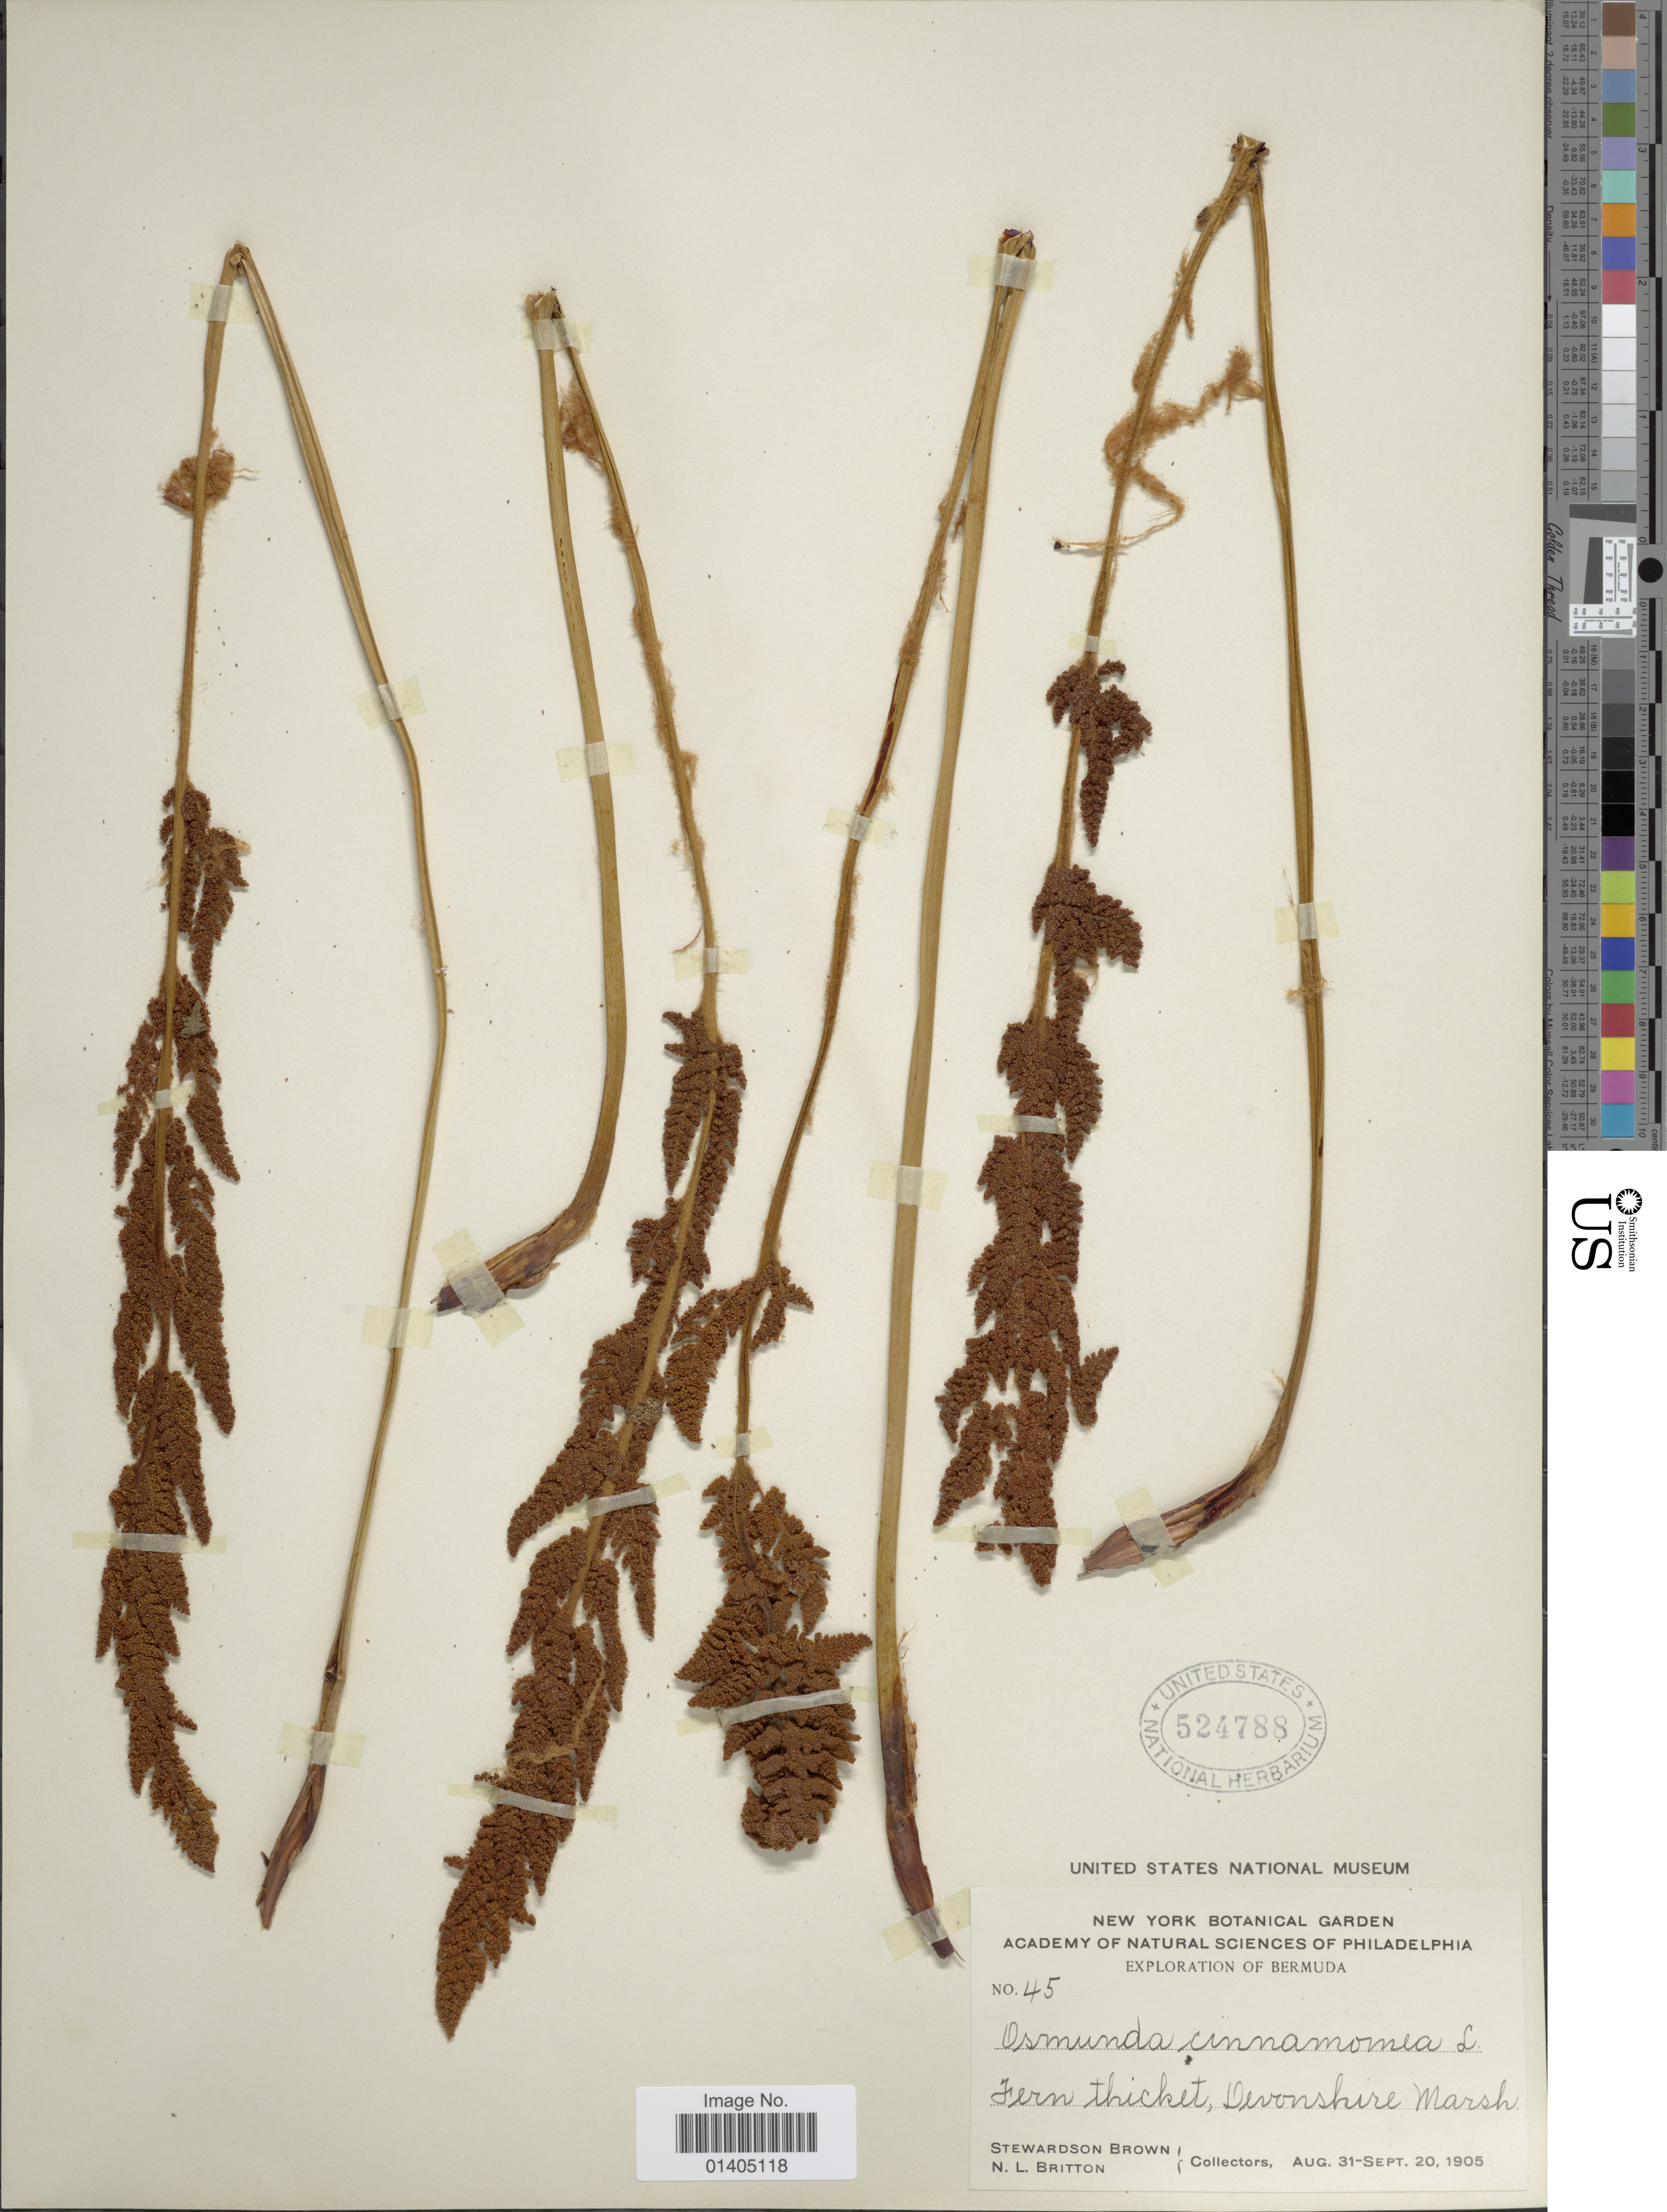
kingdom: Plantae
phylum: Tracheophyta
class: Polypodiopsida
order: Osmundales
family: Osmundaceae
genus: Osmundastrum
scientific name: Osmundastrum cinnamomeum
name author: (L.) C. Presl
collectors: S. Brown & N. Britton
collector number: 45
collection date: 1905-08-31/1905-09-20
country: Bermuda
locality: Fern thicket, Devonshire Marsh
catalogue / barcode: US 524788